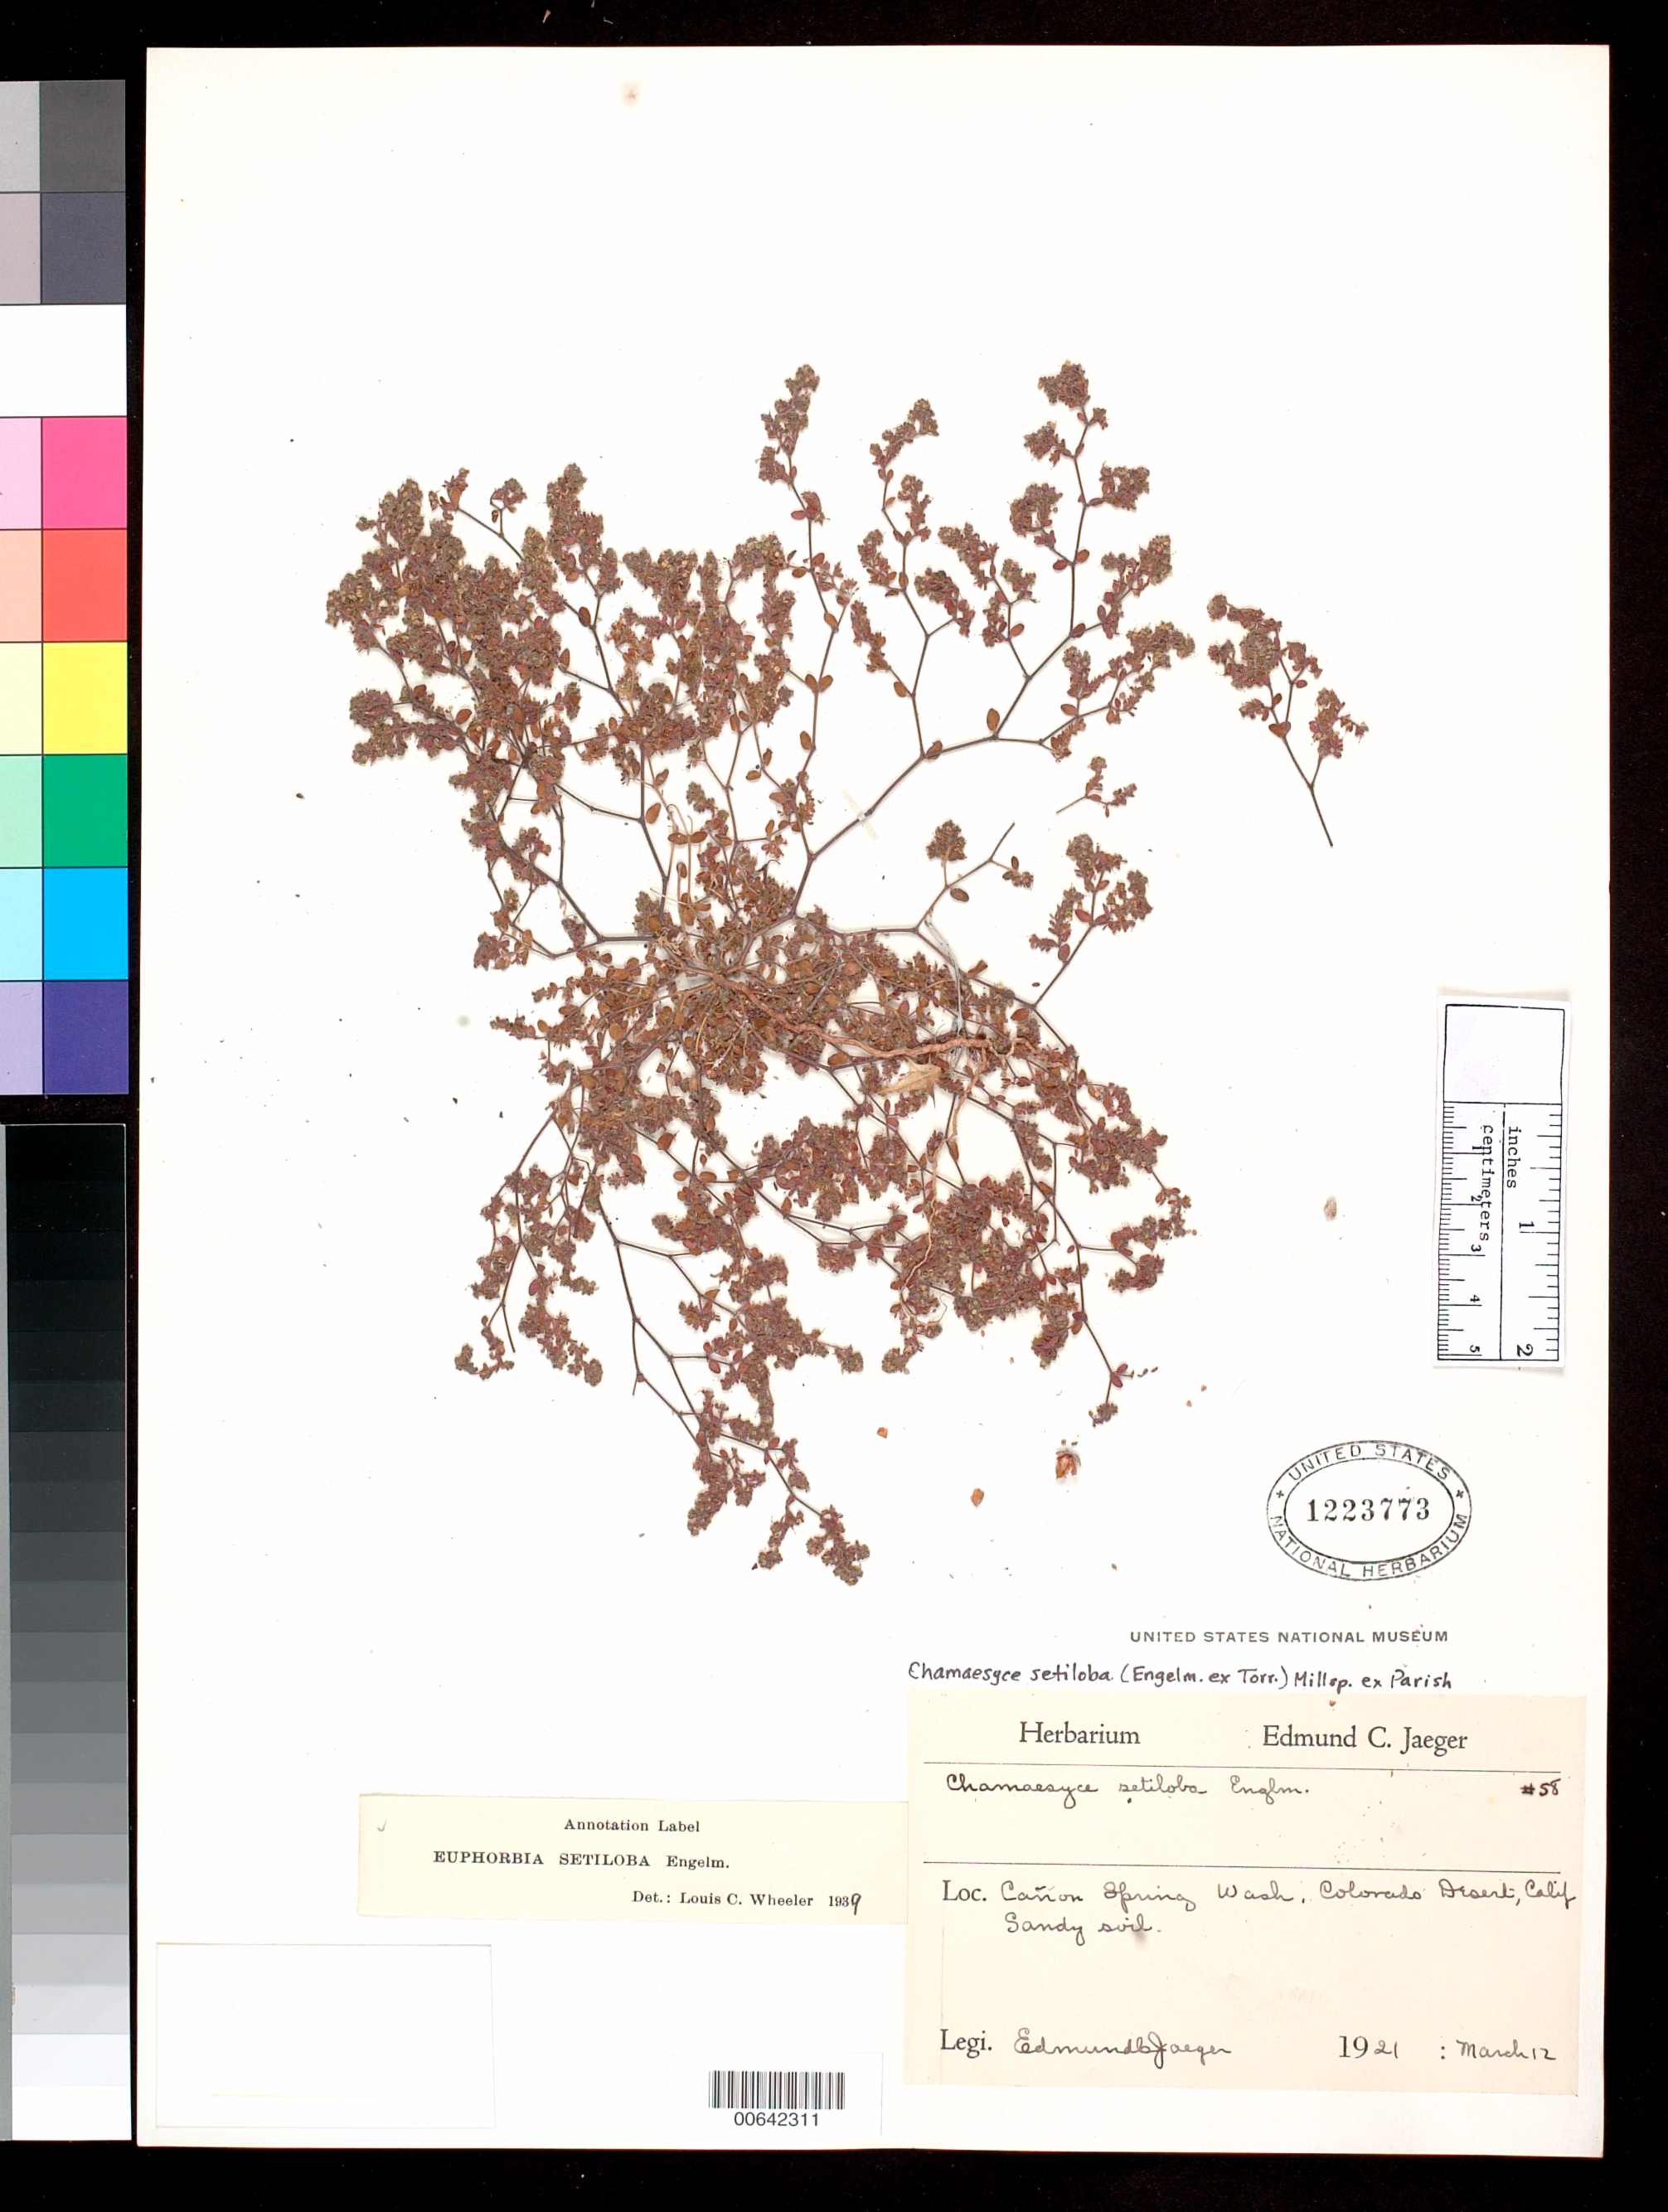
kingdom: Plantae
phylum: Tracheophyta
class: Magnoliopsida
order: Malpighiales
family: Euphorbiaceae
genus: Chamaesyce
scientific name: Chamaesyce setiloba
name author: (Engelm. ex Torr.) Norton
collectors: E. Jaeger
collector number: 58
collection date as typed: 12 Mar 1921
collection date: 1921-03-12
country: United States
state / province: California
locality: Cañon Spring Wash, Colorado Desert.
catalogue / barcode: US 1223773